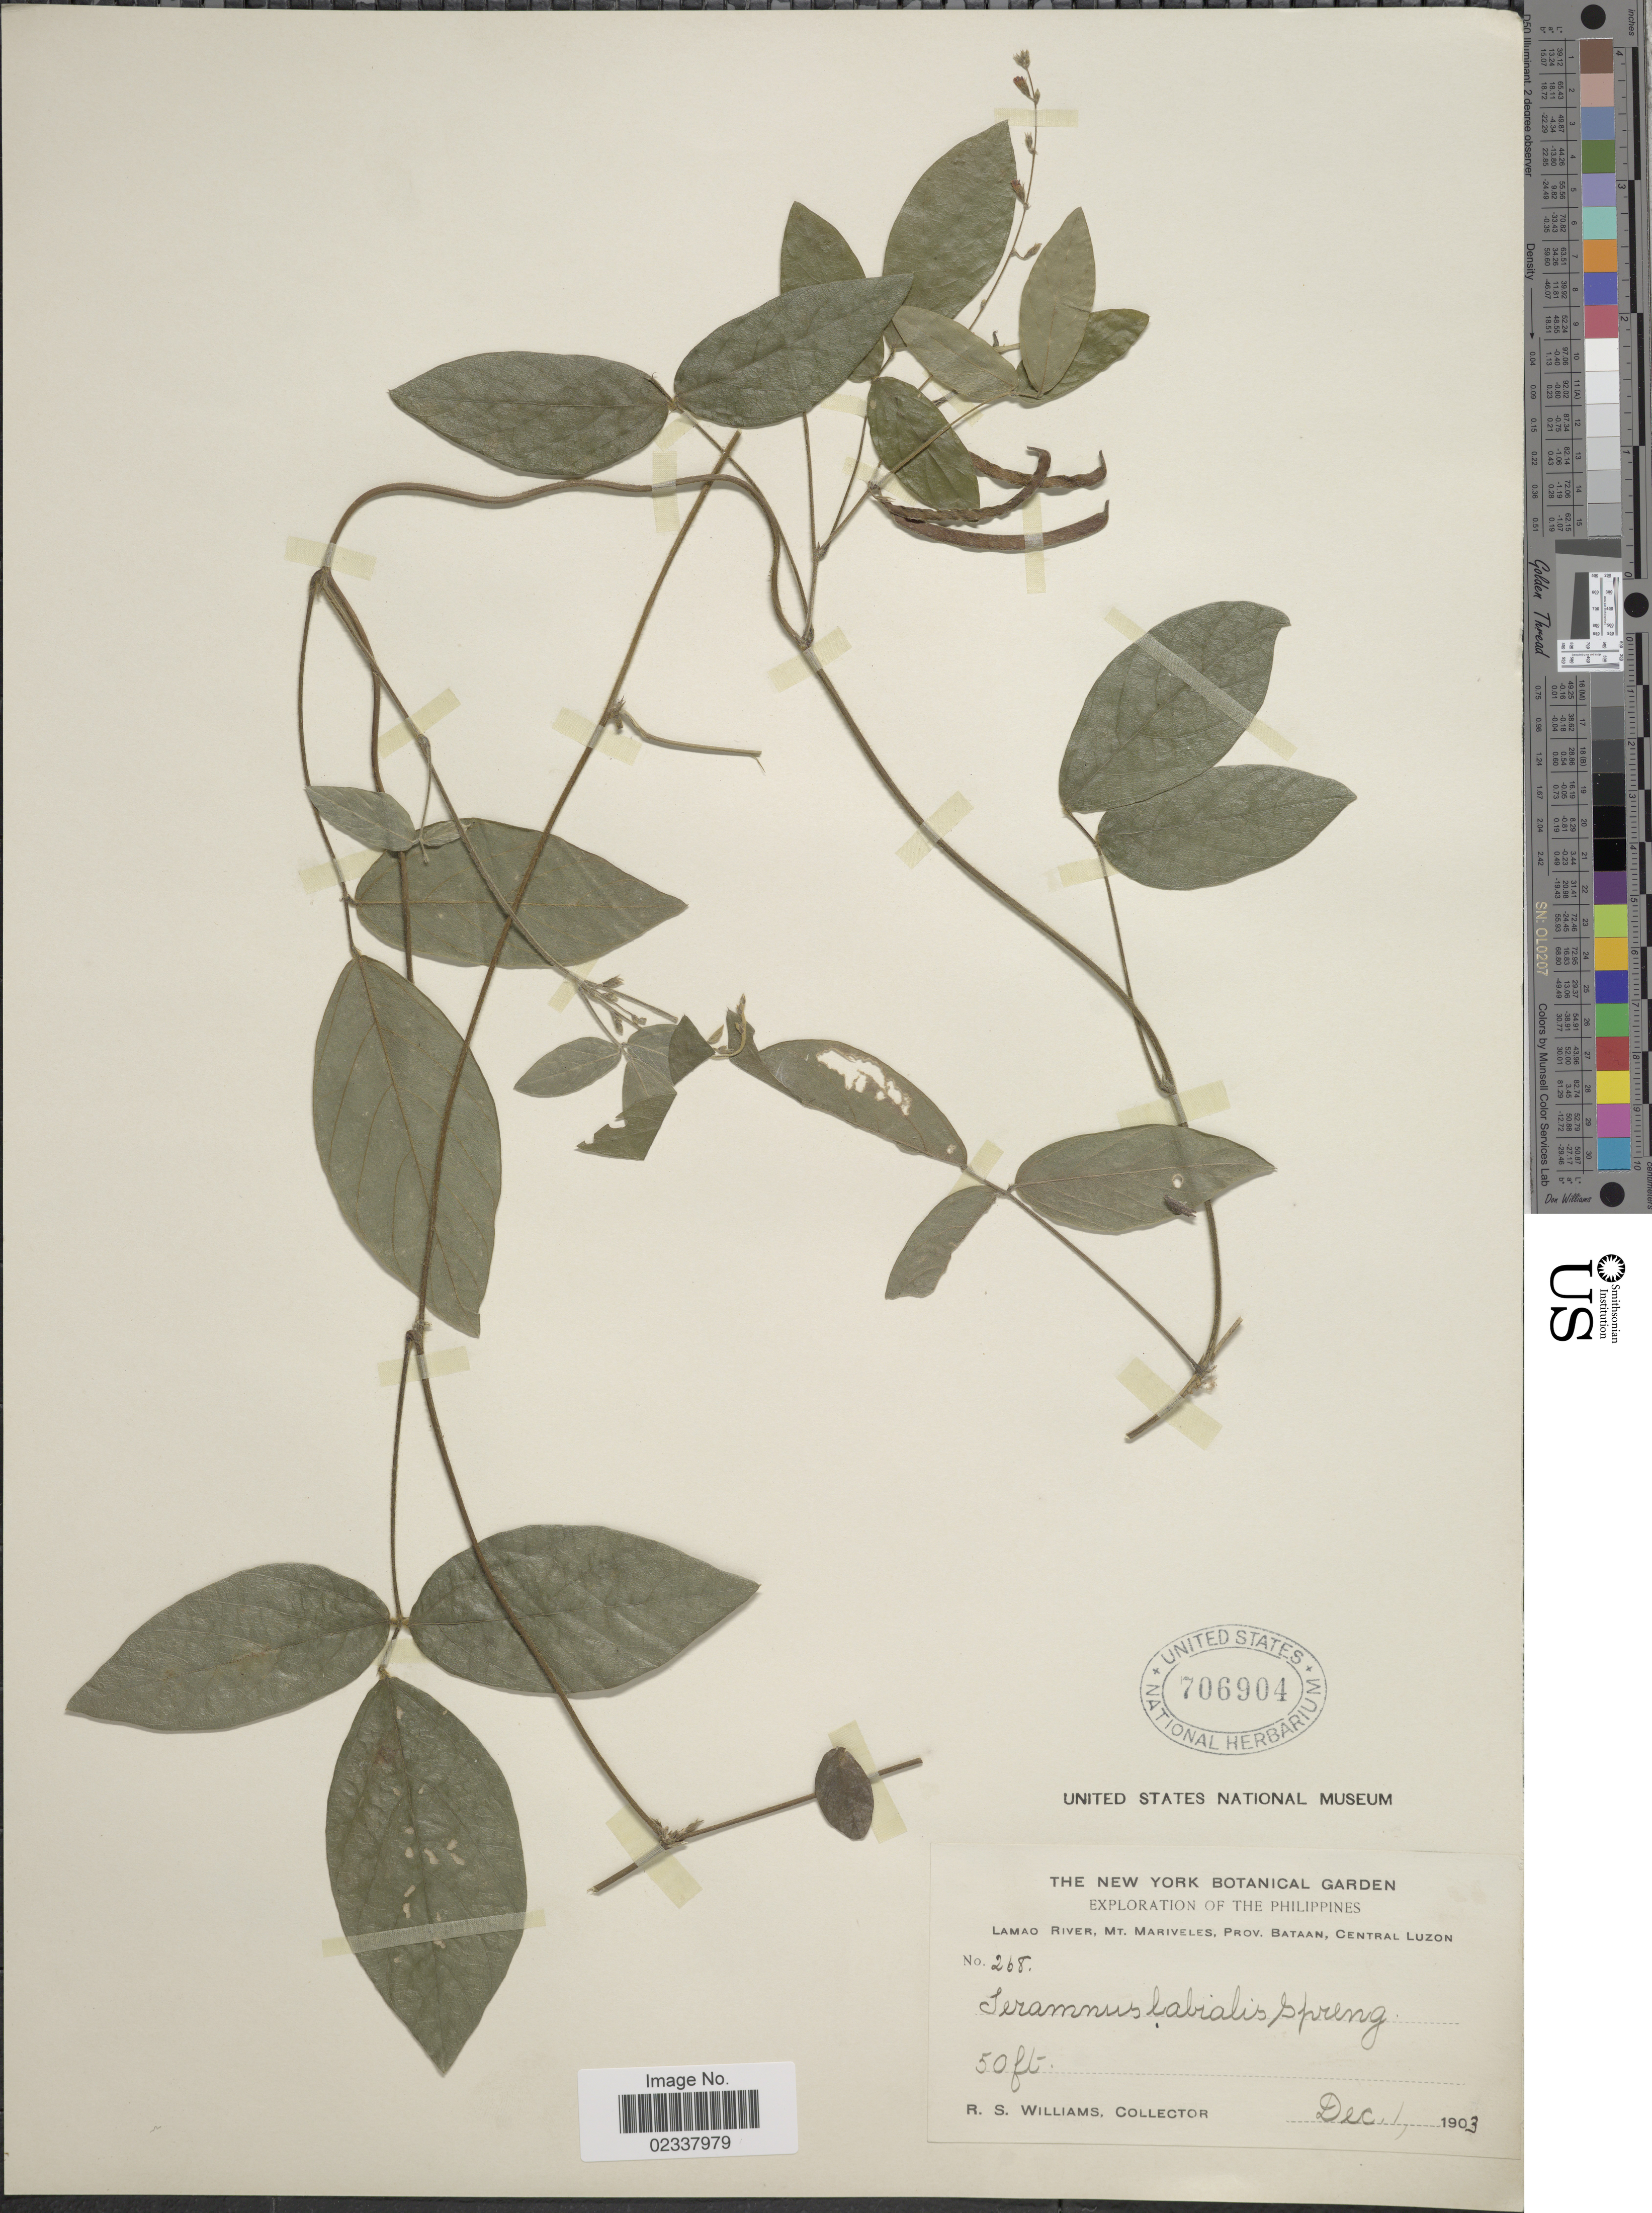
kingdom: Plantae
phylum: Tracheophyta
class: Magnoliopsida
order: Fabales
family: Fabaceae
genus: Teramnus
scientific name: Teramnus labialis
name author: (L. f.) Spreng.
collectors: R. S. Williams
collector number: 268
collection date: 1903-12-01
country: Philippines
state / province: Central Luzon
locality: Lamao River, Mt Mariveles, Prov. Bataan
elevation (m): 15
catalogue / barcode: US 706904